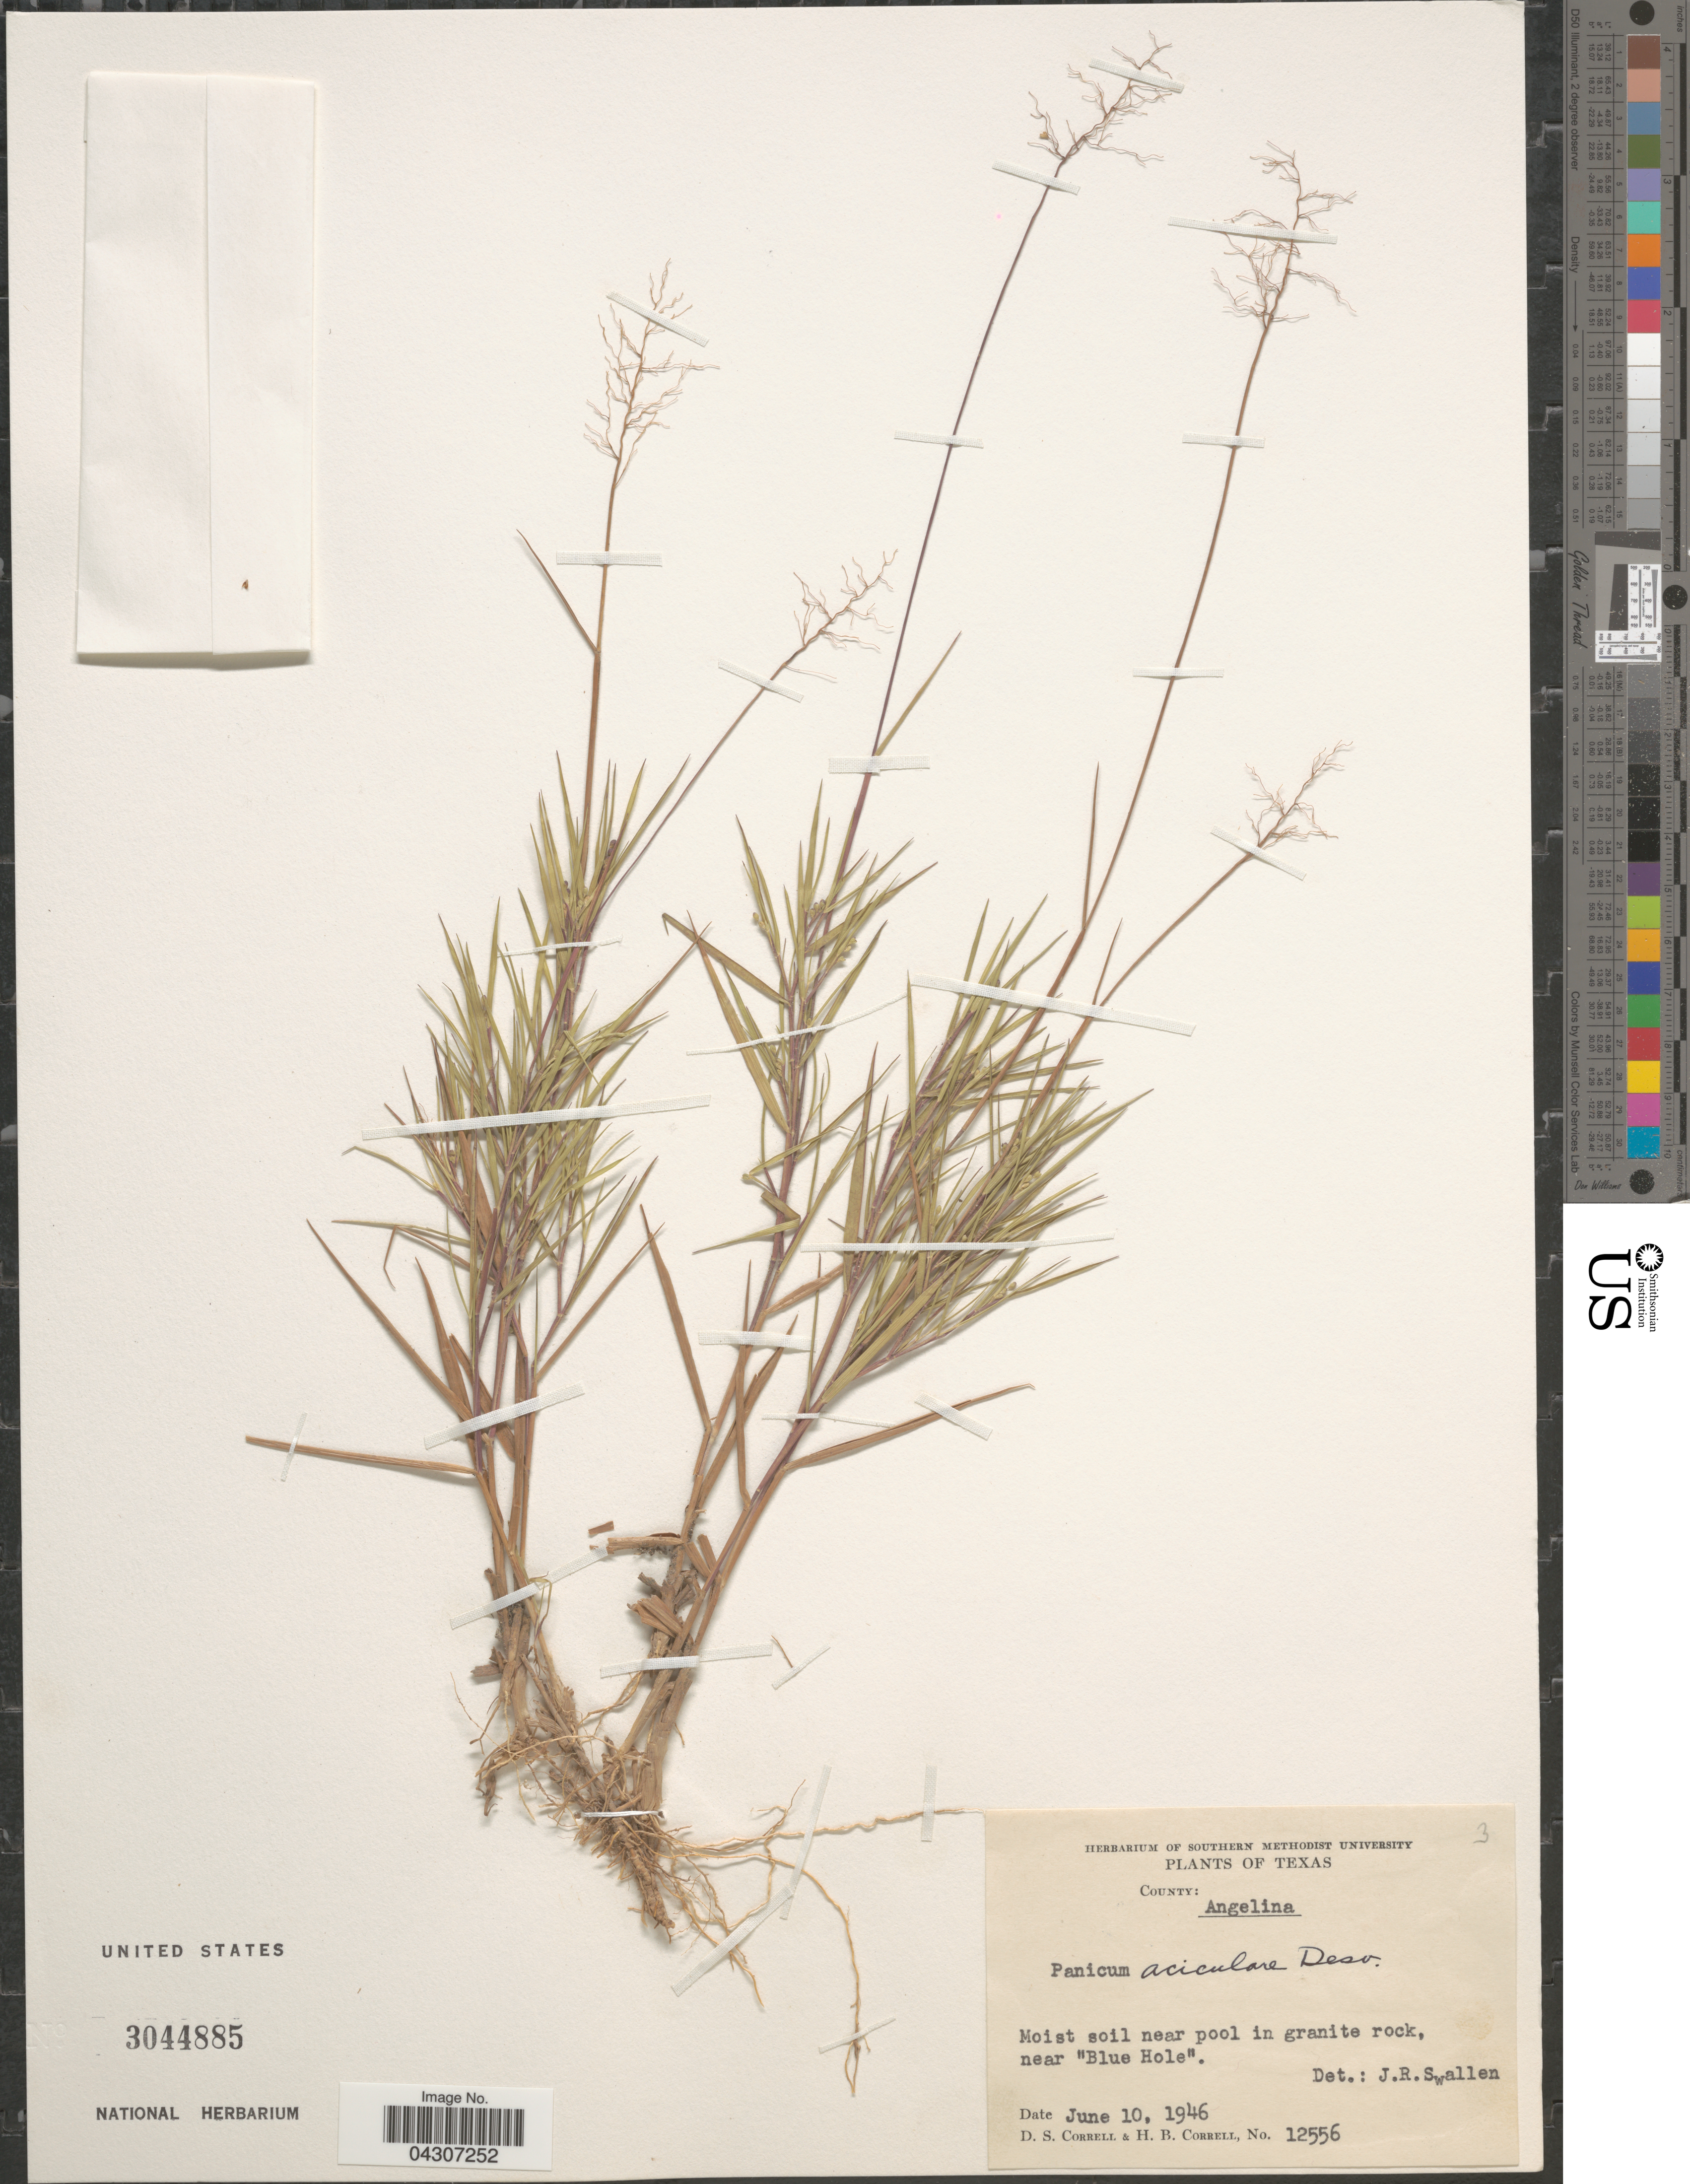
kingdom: Plantae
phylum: Tracheophyta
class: Liliopsida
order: Poales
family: Poaceae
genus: Dichanthelium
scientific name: Dichanthelium aciculare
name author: (Desv. ex Poir.) Gould & C.A. Clark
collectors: D. S. Correll & H. Correll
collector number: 12556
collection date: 1946-06-10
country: United States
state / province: Texas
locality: County: Angelina. Moist soil near pool in granite rock, near "Blue Hole".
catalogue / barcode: US 3044885